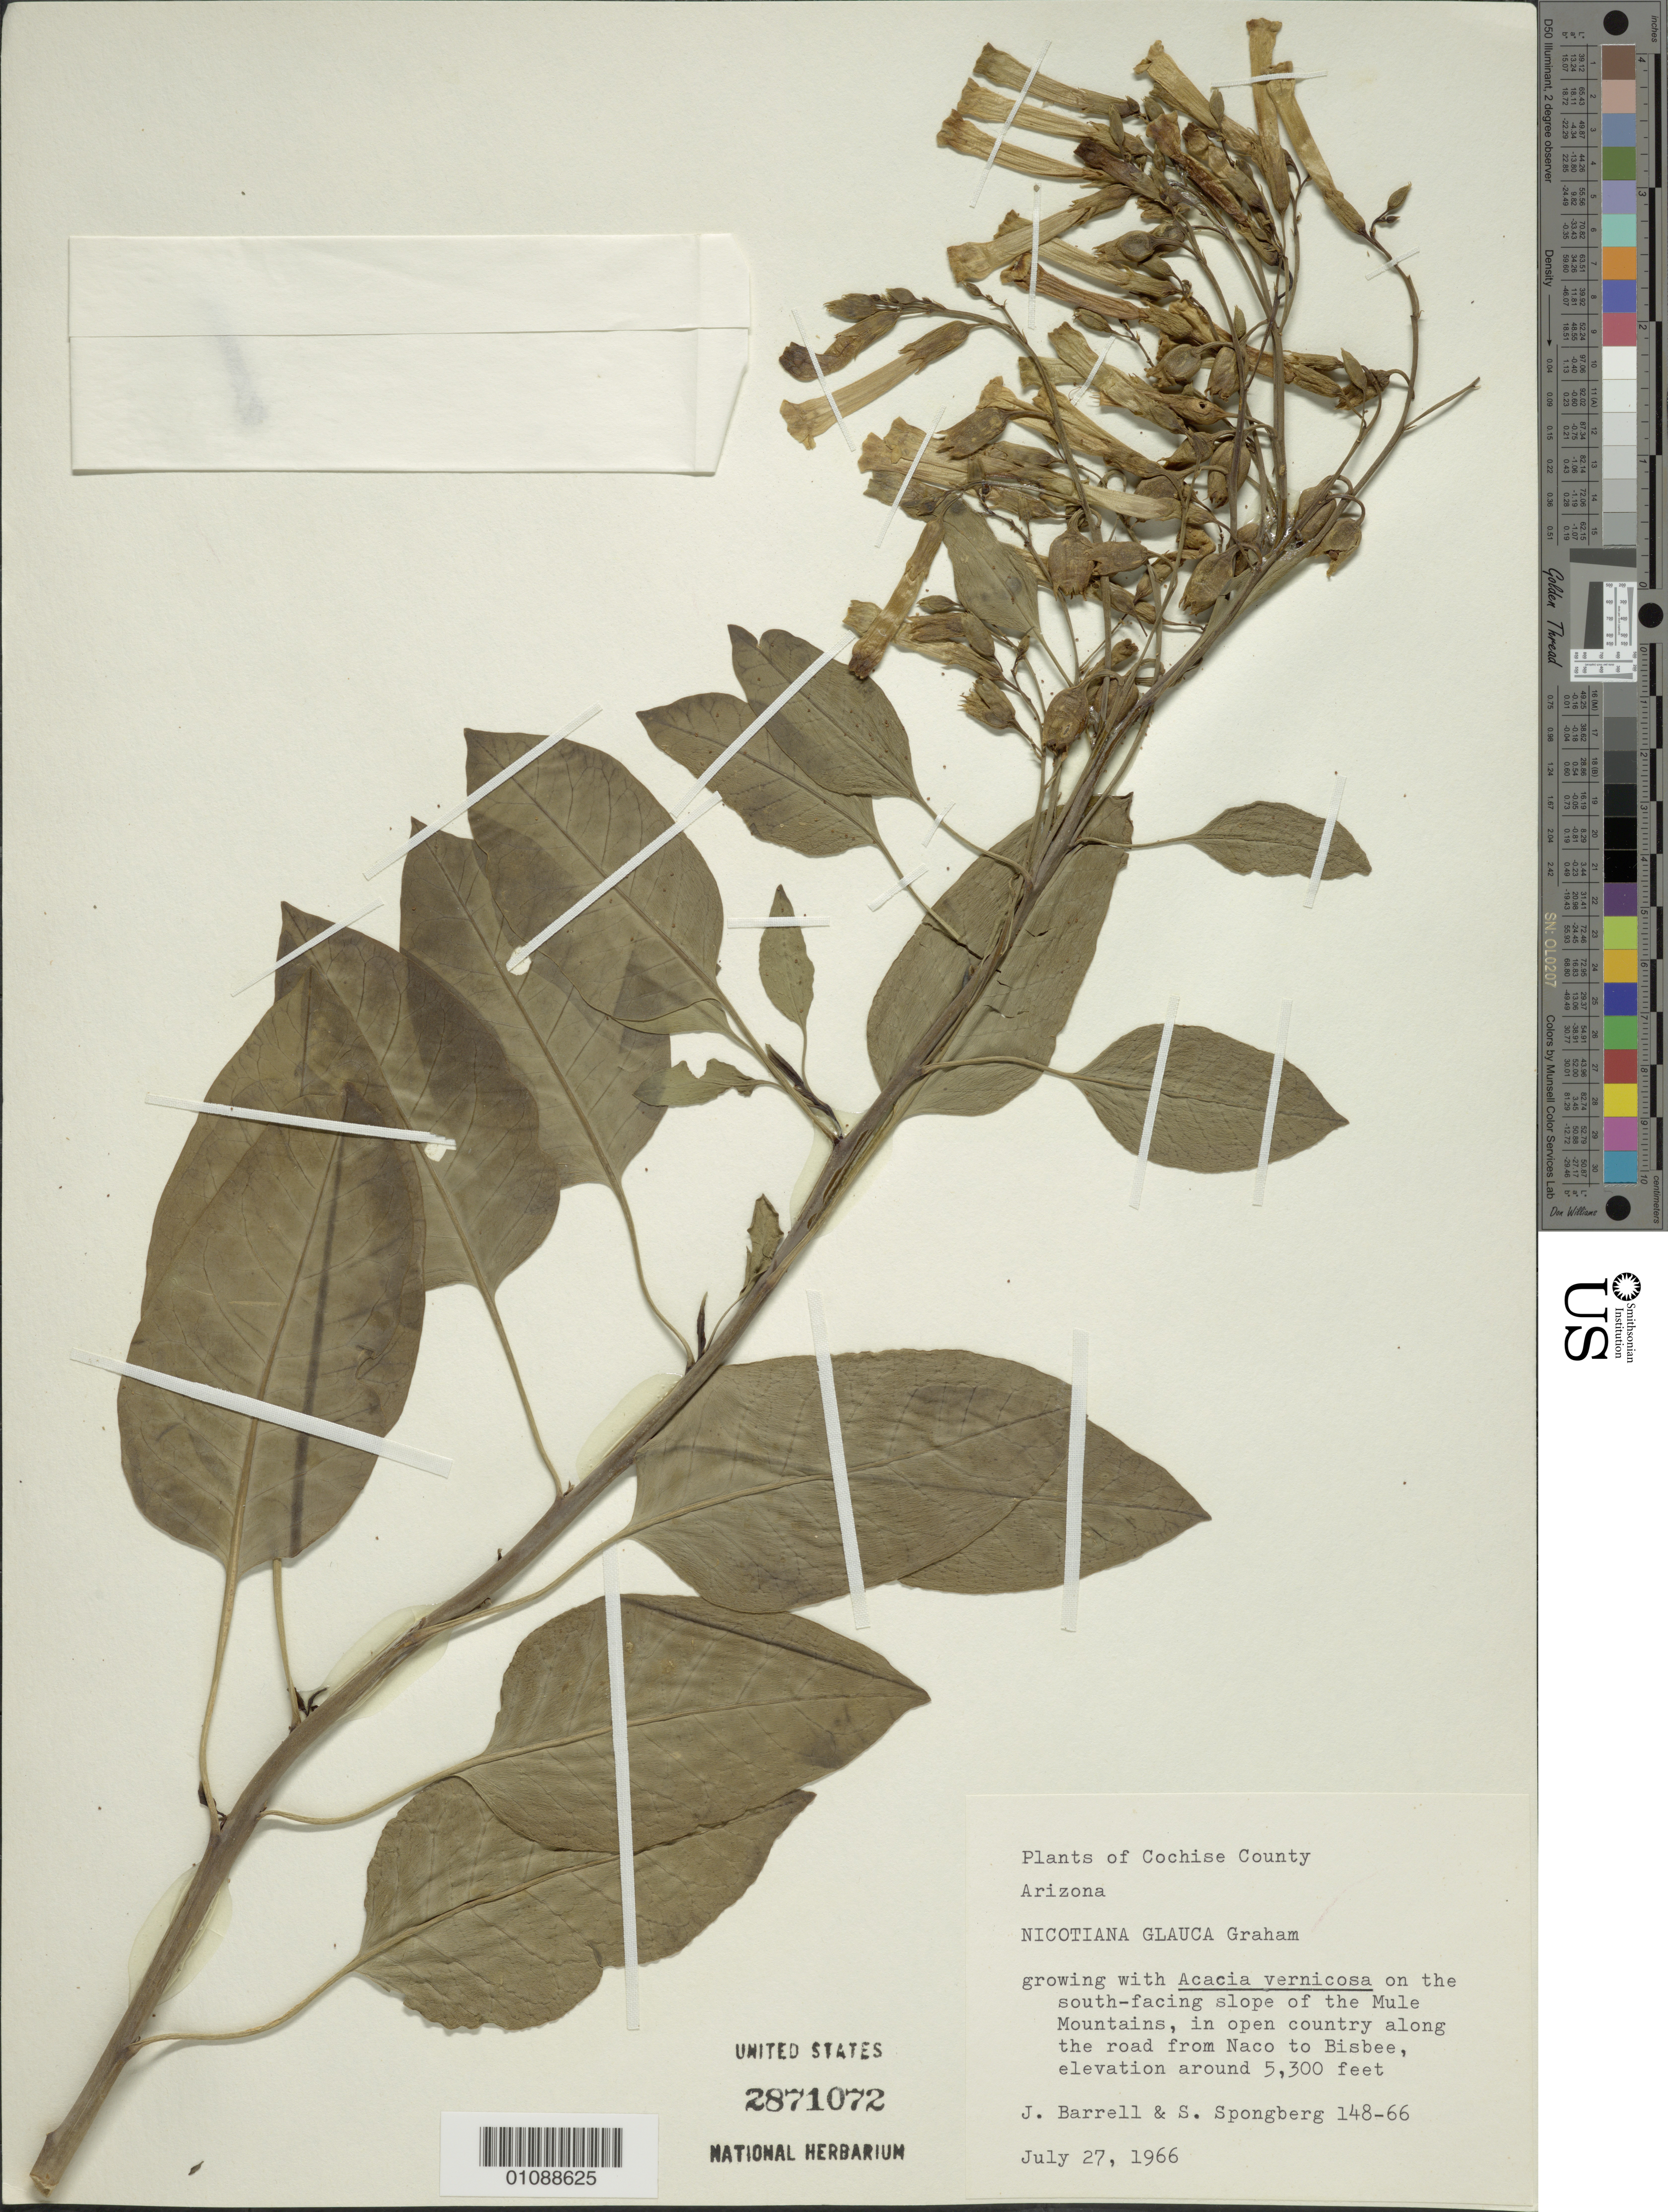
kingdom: Plantae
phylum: Tracheophyta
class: Magnoliopsida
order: Solanales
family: Solanaceae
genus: Nicotiana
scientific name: Nicotiana glauca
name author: Graham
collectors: J. Barrell & S. A.Spongberg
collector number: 148-66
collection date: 1966-07-27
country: United States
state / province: Arizona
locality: Cochise County. On the south-facing slope of the Mule Mountains, in open country along the road from Naco to Bisbee.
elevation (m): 1615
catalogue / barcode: US 2871072